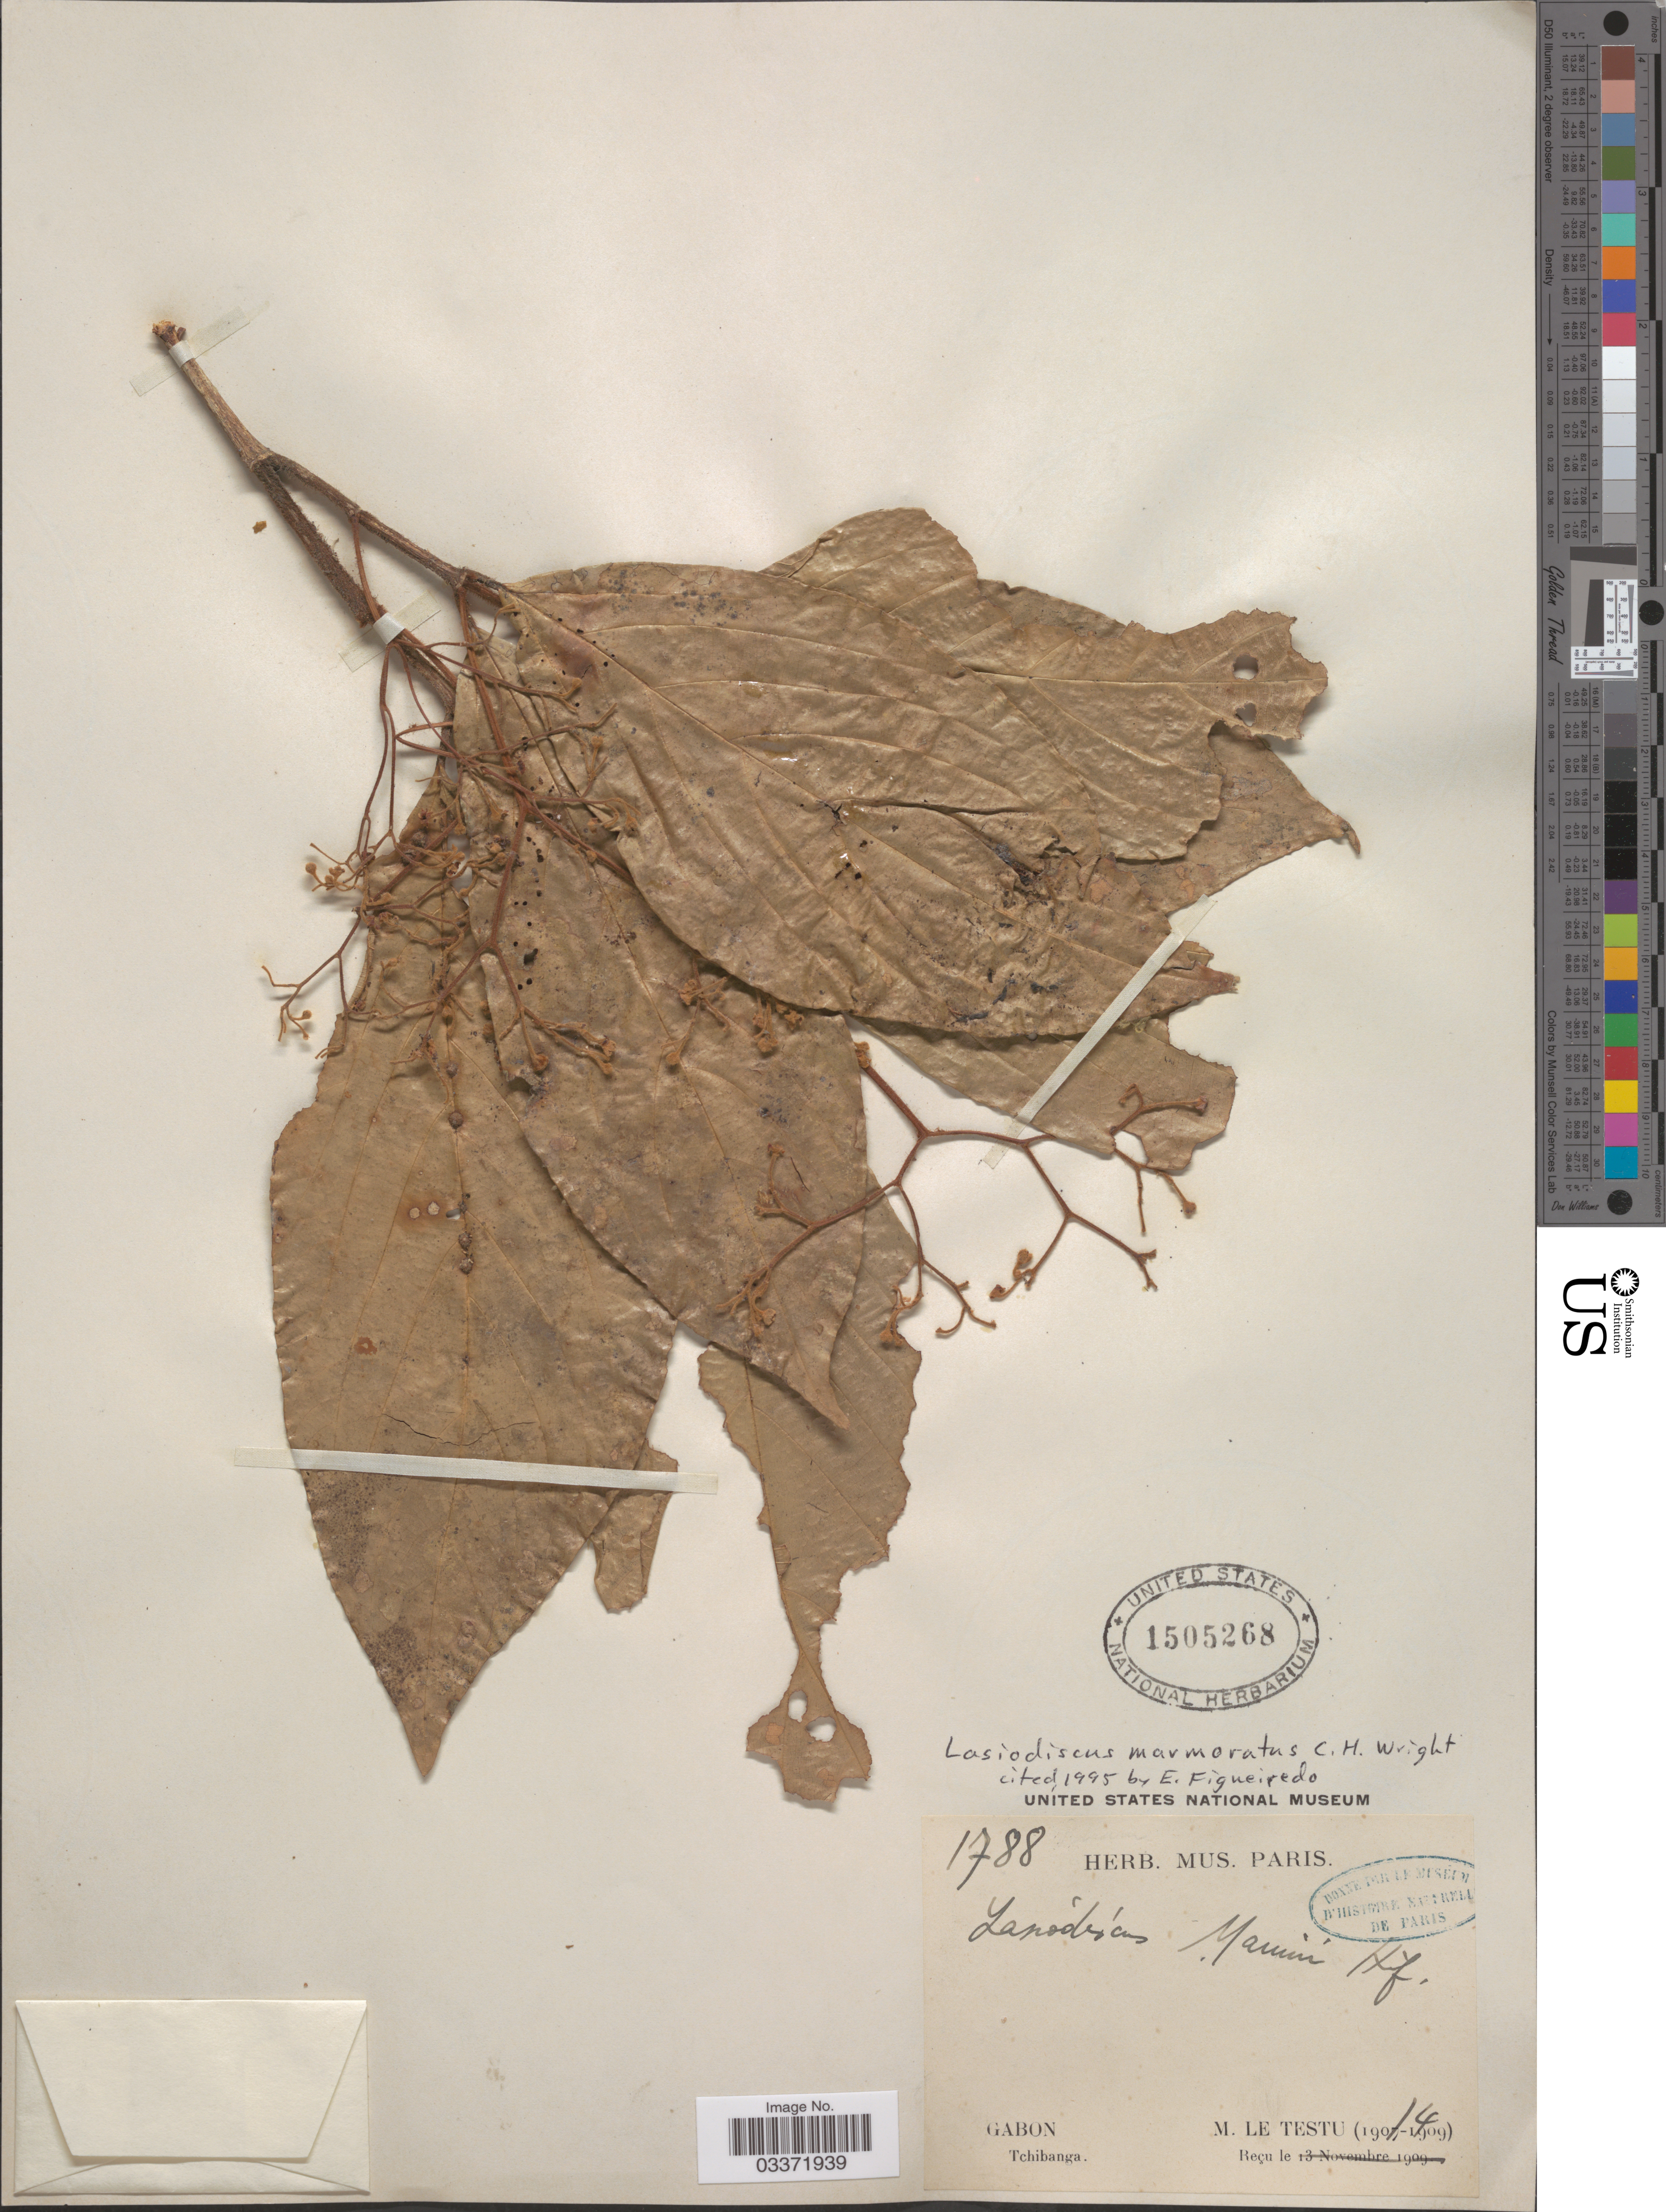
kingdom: Plantae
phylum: Tracheophyta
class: Magnoliopsida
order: Rosales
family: Rhamnaceae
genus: Lasiodiscus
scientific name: Lasiodiscus marmoratus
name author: C.H. Wright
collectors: M. Le Testu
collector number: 1788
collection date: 1914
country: Gabon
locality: Tchibanga.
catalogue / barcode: US 1505268